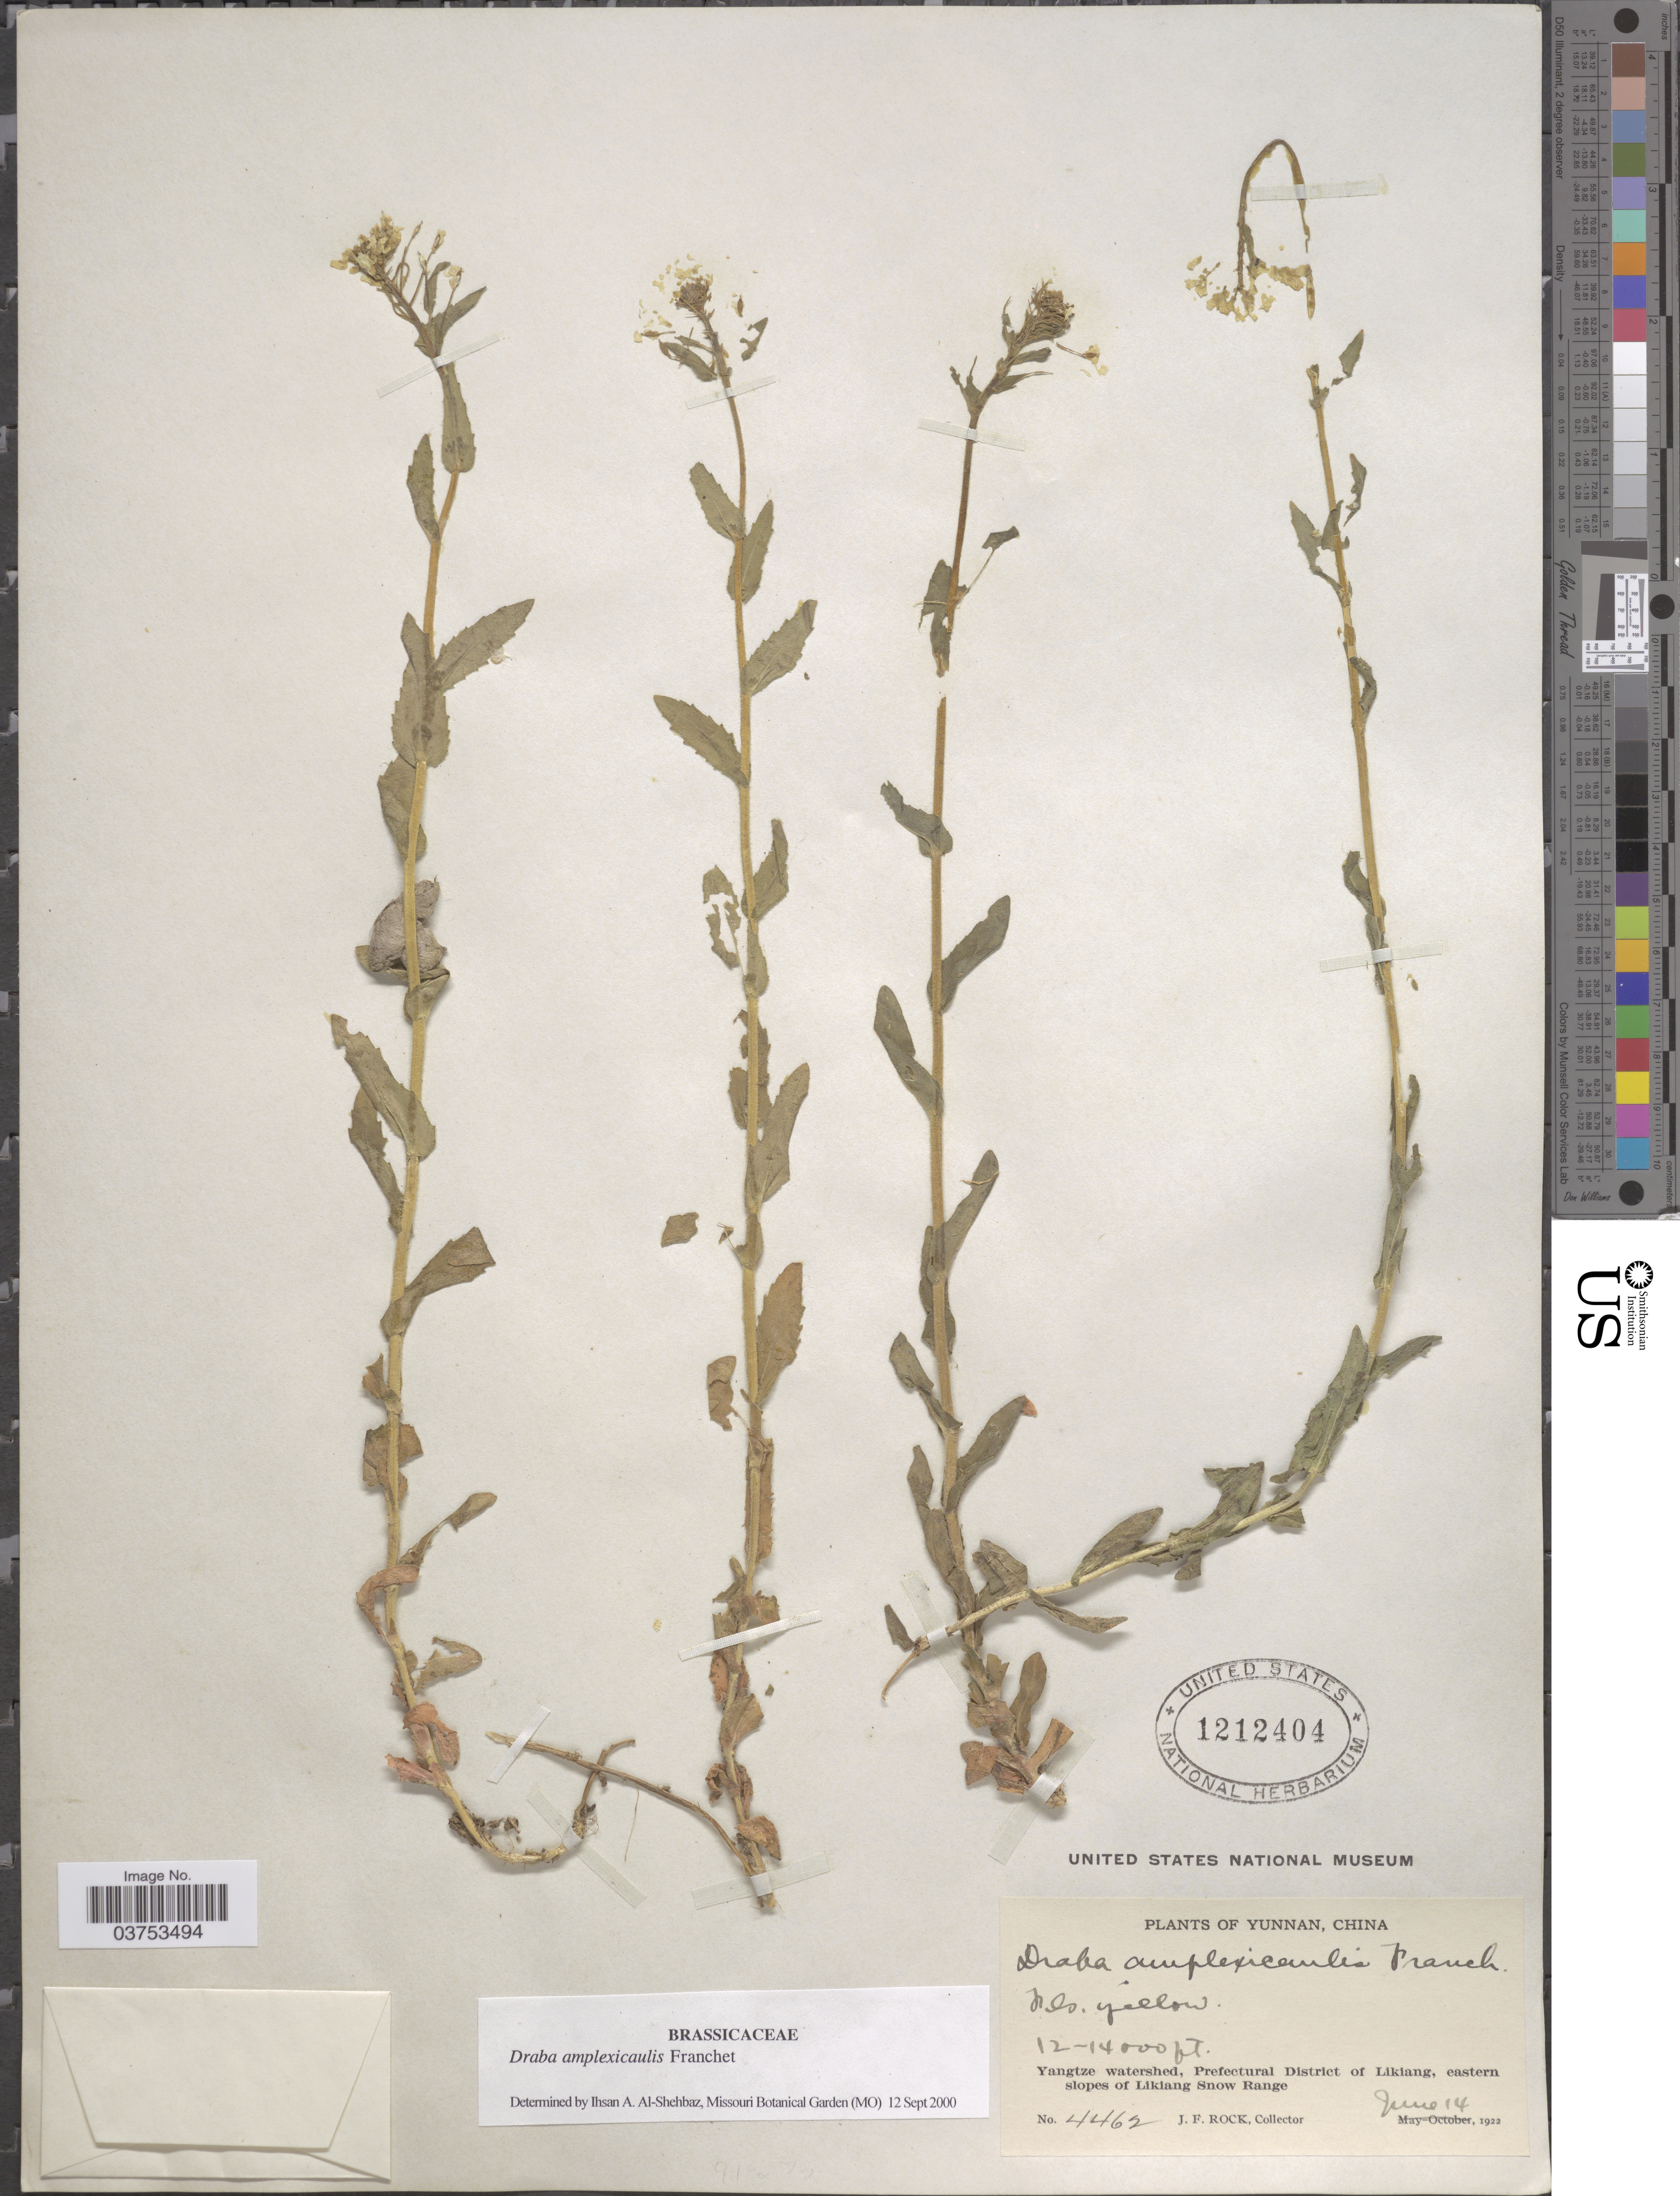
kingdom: Plantae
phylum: Tracheophyta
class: Magnoliopsida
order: Brassicales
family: Brassicaceae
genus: Draba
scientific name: Draba amplexicaulis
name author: Franch.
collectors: J. Rock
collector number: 4462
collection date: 1922-06-14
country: China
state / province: Yunnan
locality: Yangtze watershed, Prefectural District of Likiang, eastern slopes of Likiang Snow Range.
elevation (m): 3658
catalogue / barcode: US 1212404